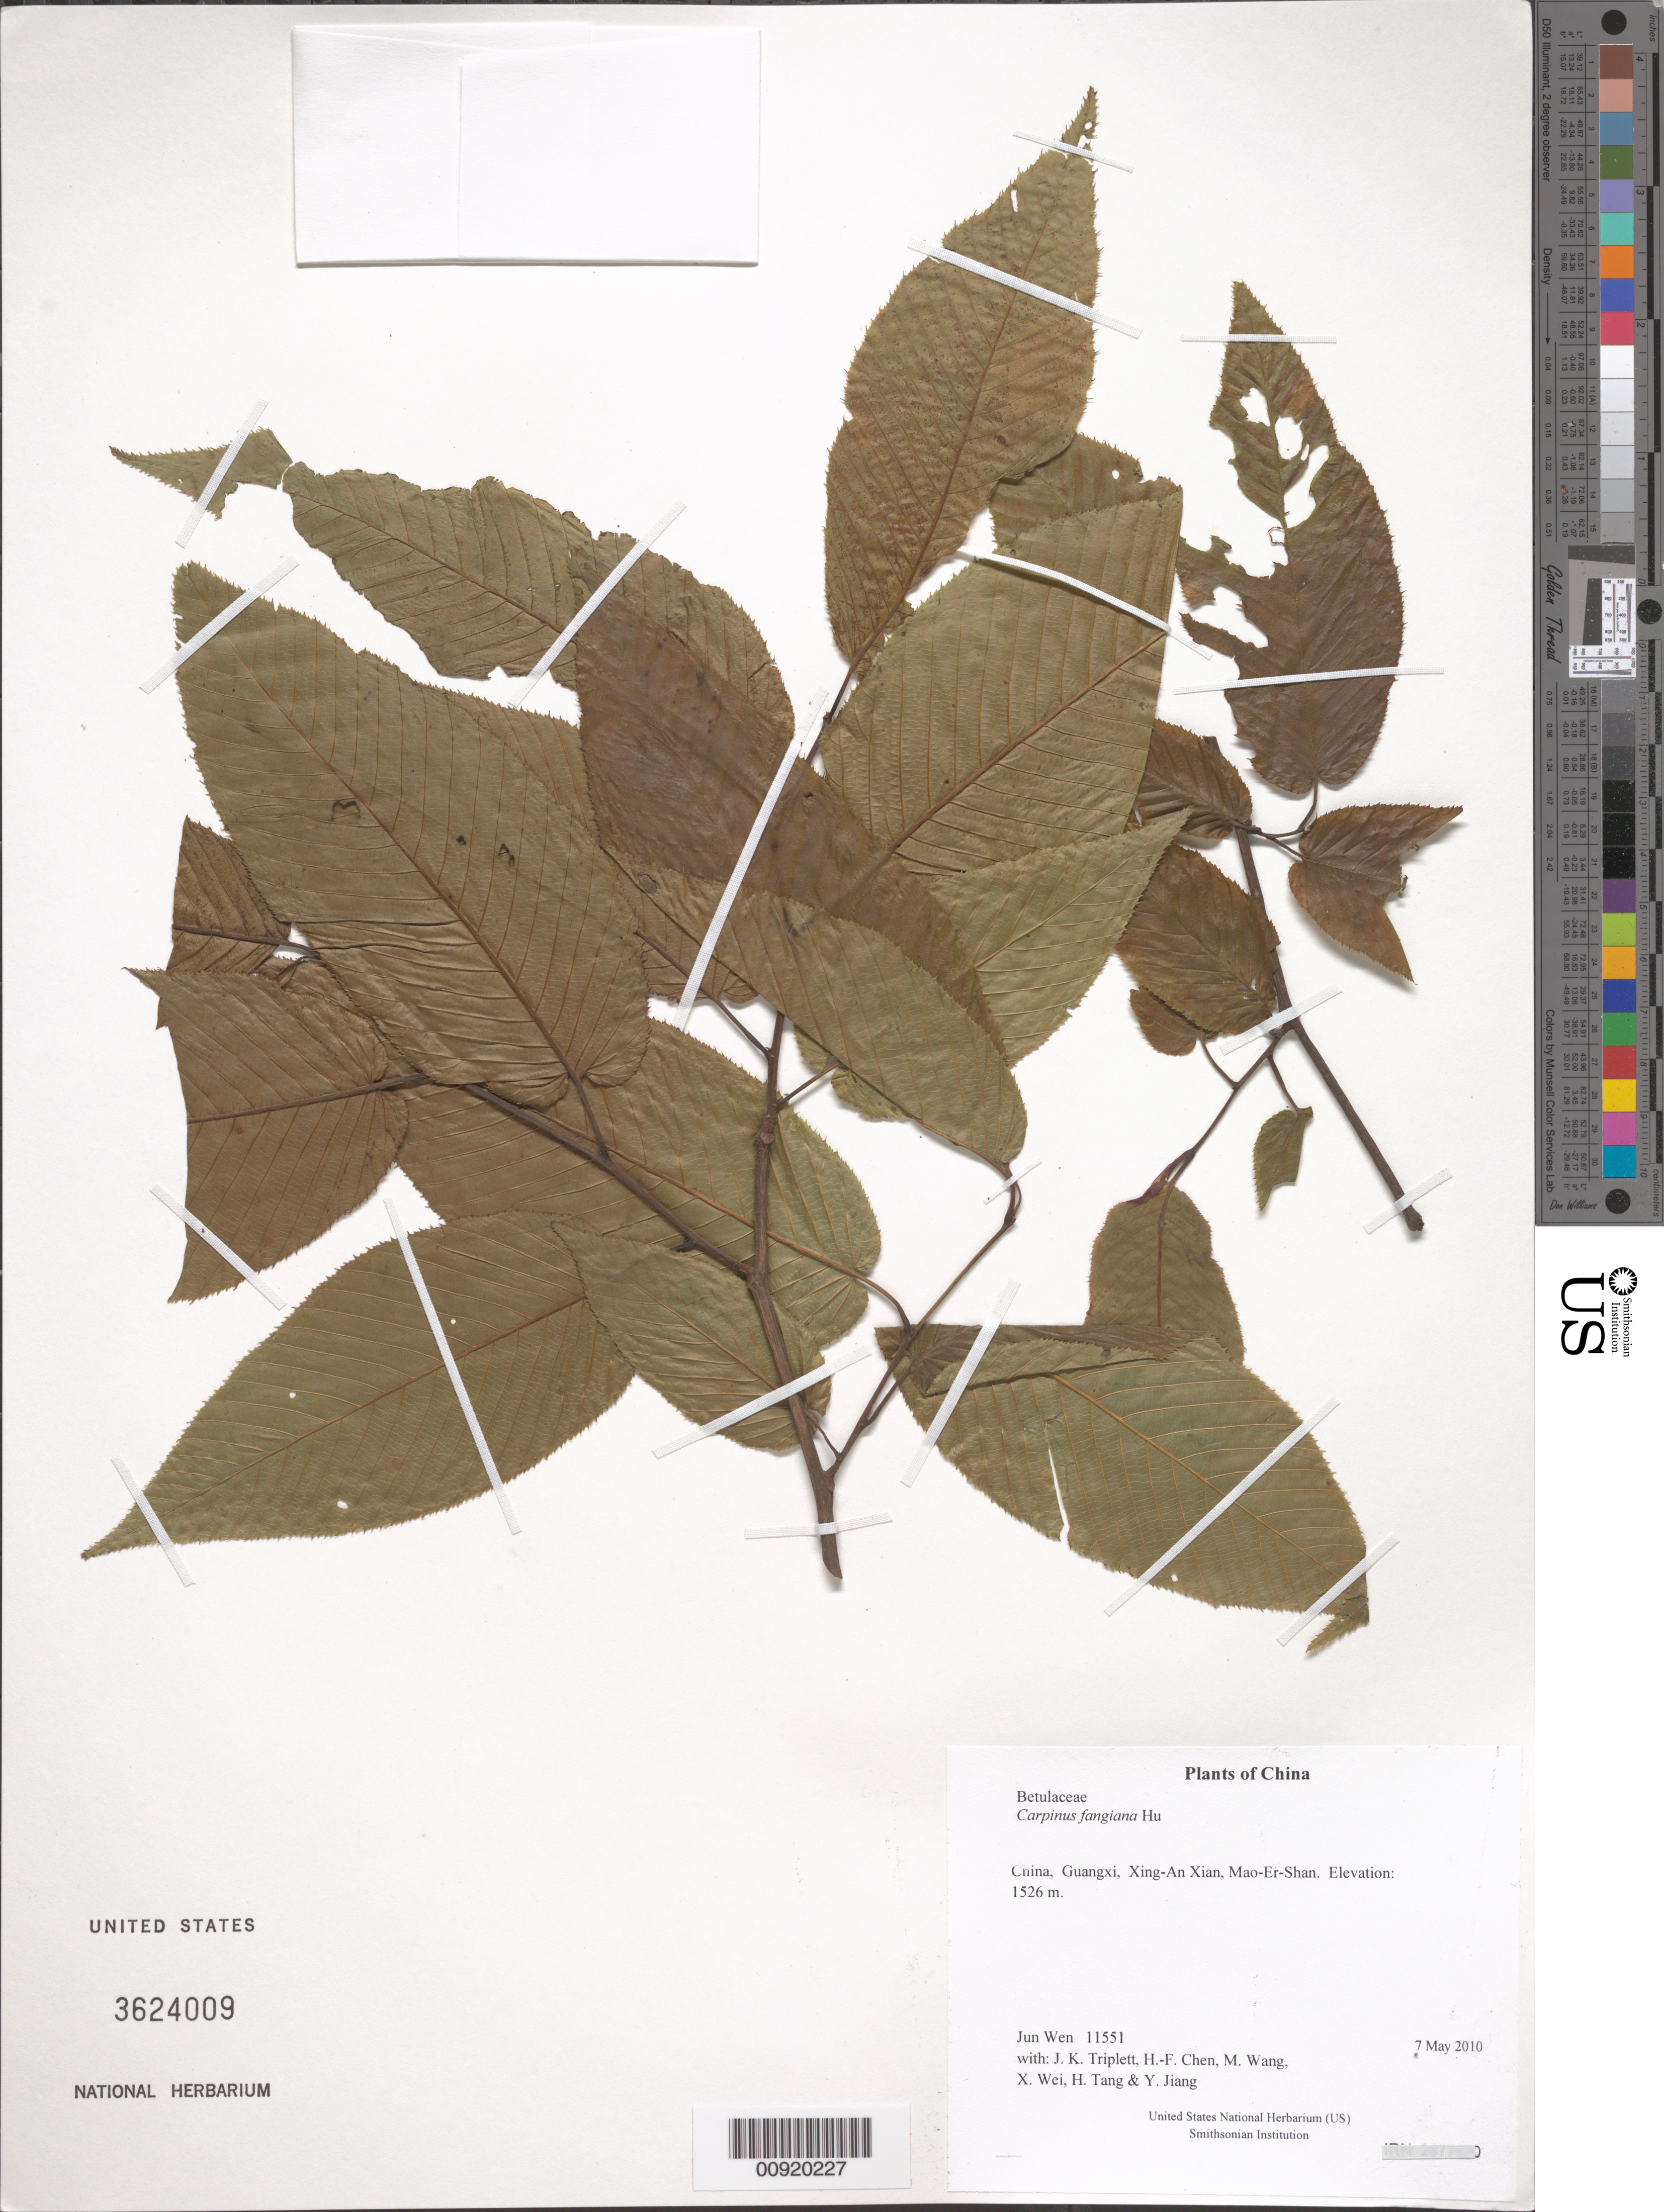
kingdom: Plantae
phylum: Tracheophyta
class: Magnoliopsida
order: Fagales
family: Betulaceae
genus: Carpinus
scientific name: Carpinus fangiana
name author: Hu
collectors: J. Wen, J. K. Triplett, H.-F. Chen, M. Wang, X. Wei, H. Tang & Y. Jiang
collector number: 11551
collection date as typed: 7 May 2010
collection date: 2010-05-07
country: China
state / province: Guangxi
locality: Xing-An Xian, Mao-Er-Shan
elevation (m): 1526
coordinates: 25 54.492 N, 110 27.833 E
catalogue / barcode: US 3624009